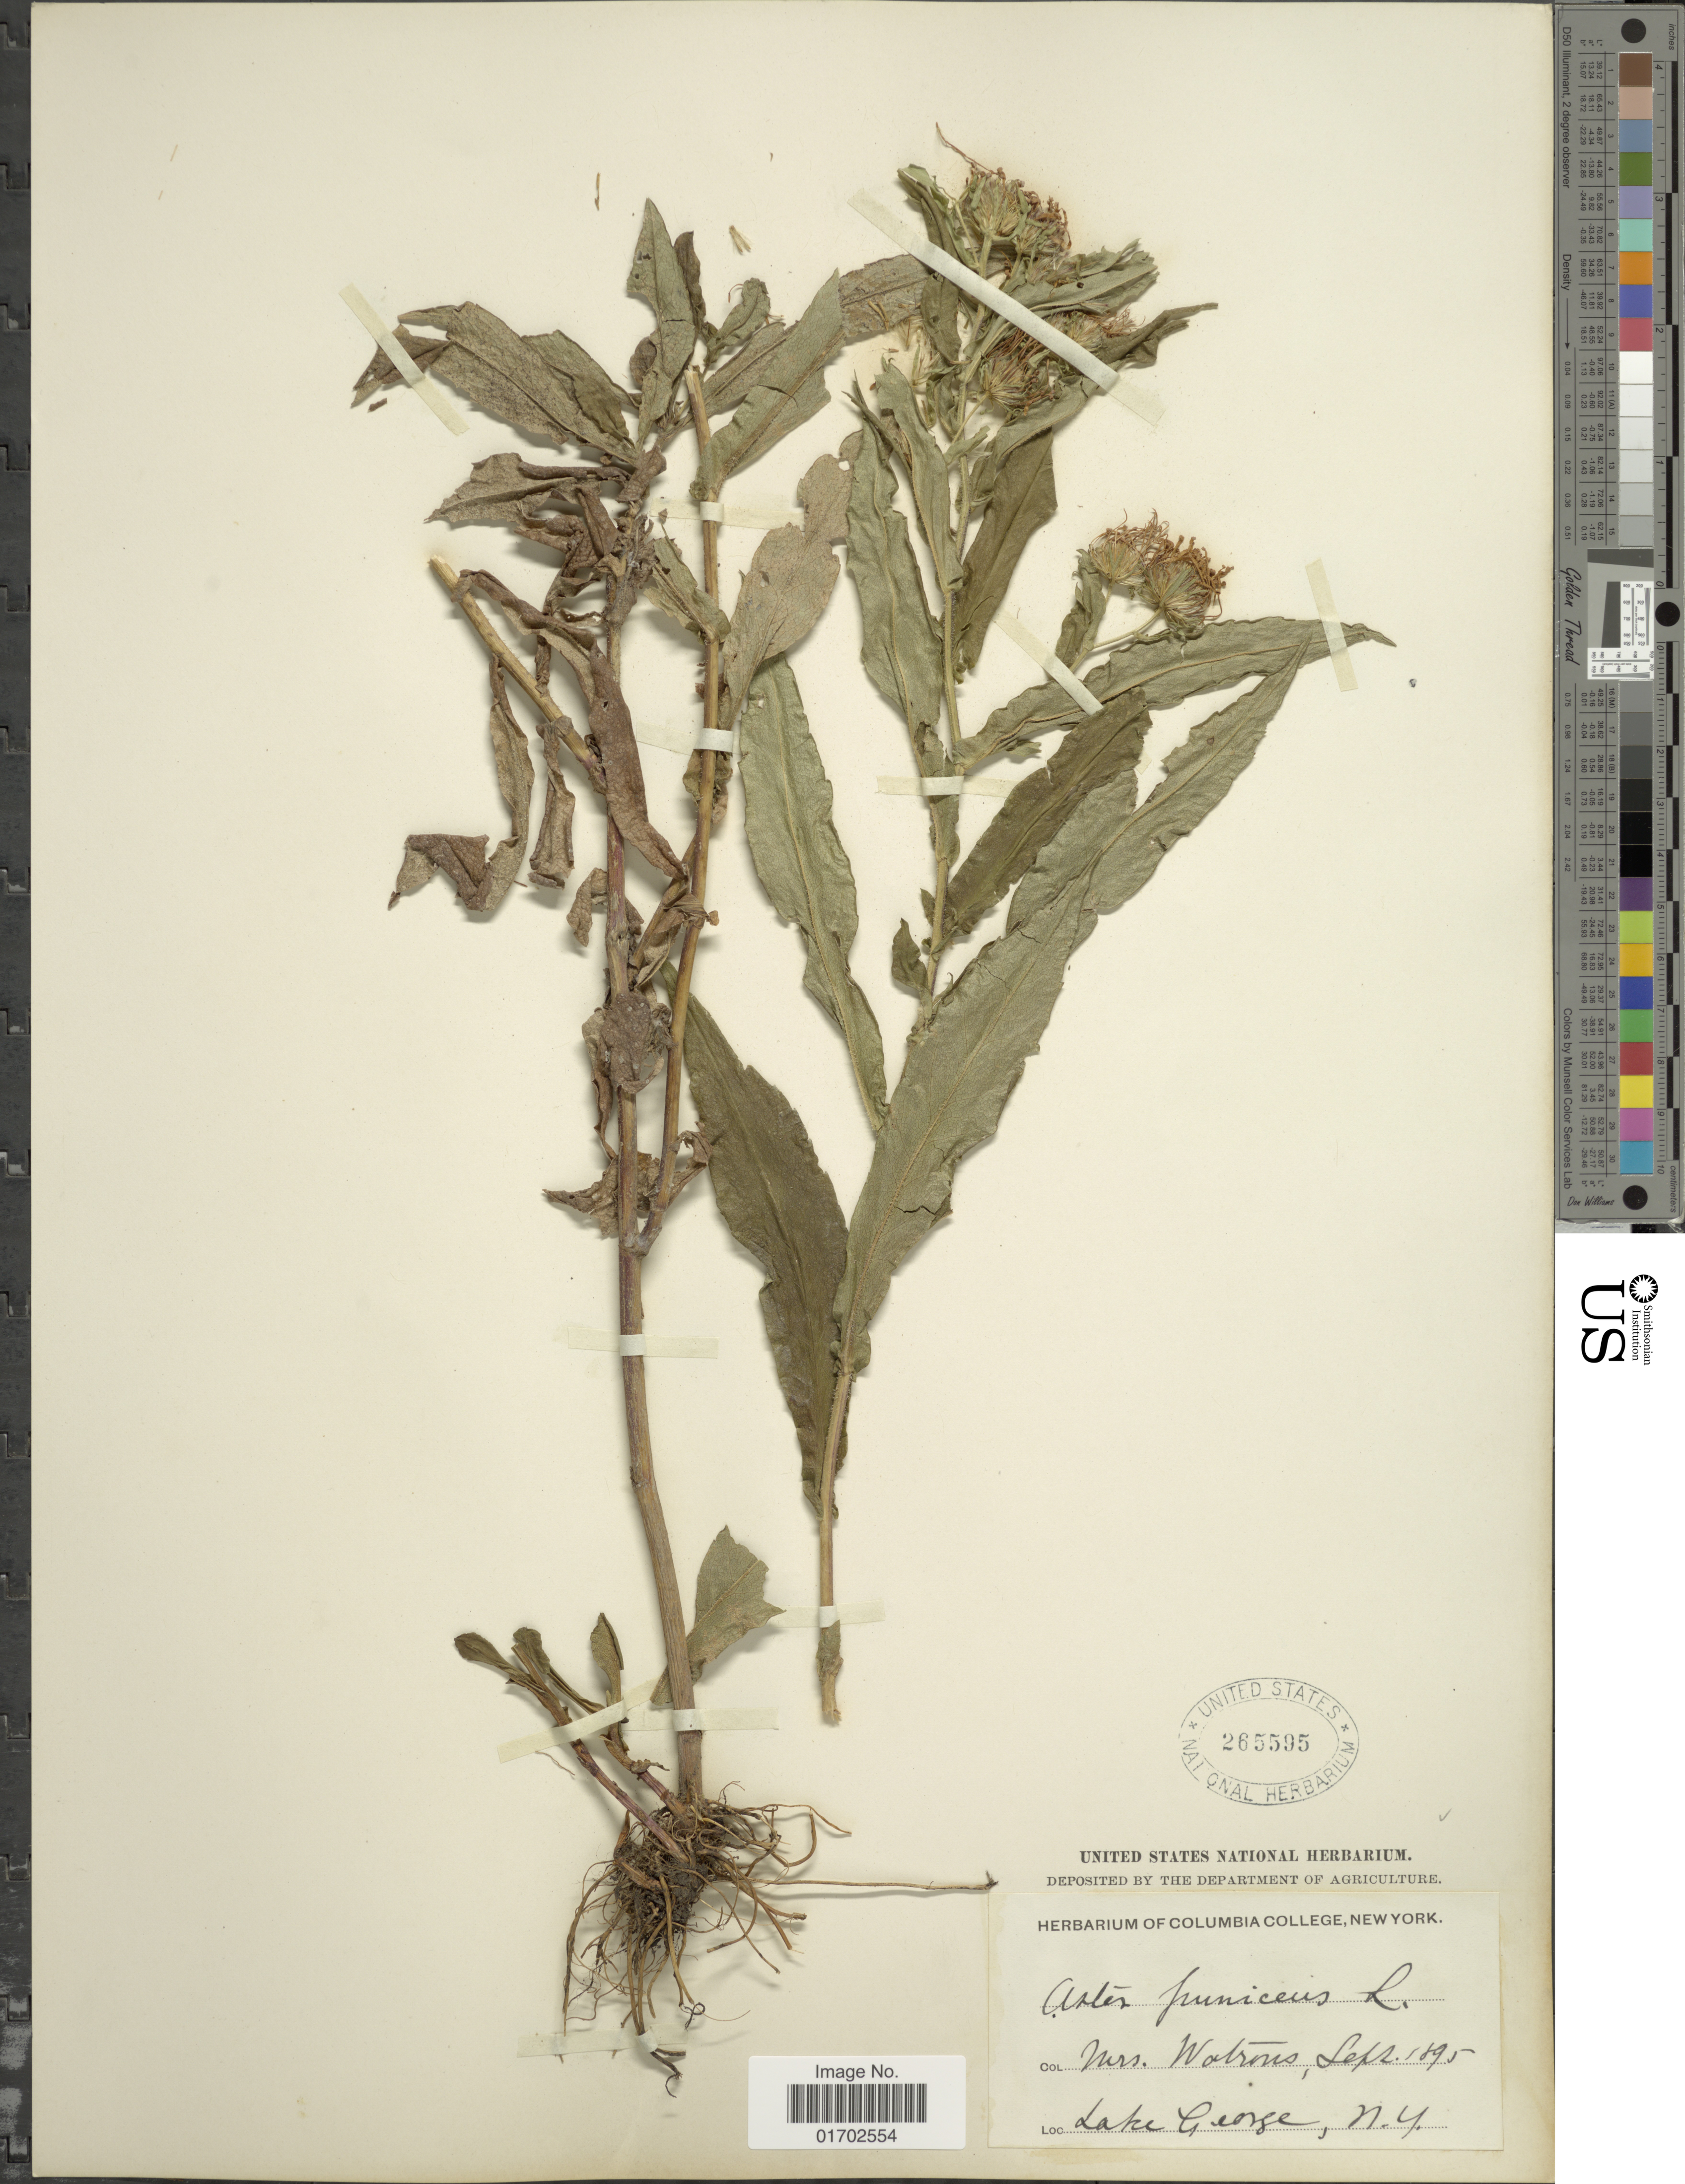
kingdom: Plantae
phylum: Tracheophyta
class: Magnoliopsida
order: Asterales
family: Asteraceae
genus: Symphyotrichum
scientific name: Symphyotrichum puniceum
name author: (L.) Á. Löve & D. Löve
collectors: Watrous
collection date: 1895-09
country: United States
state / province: New York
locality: Lake George, N.Y.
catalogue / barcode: US 265595